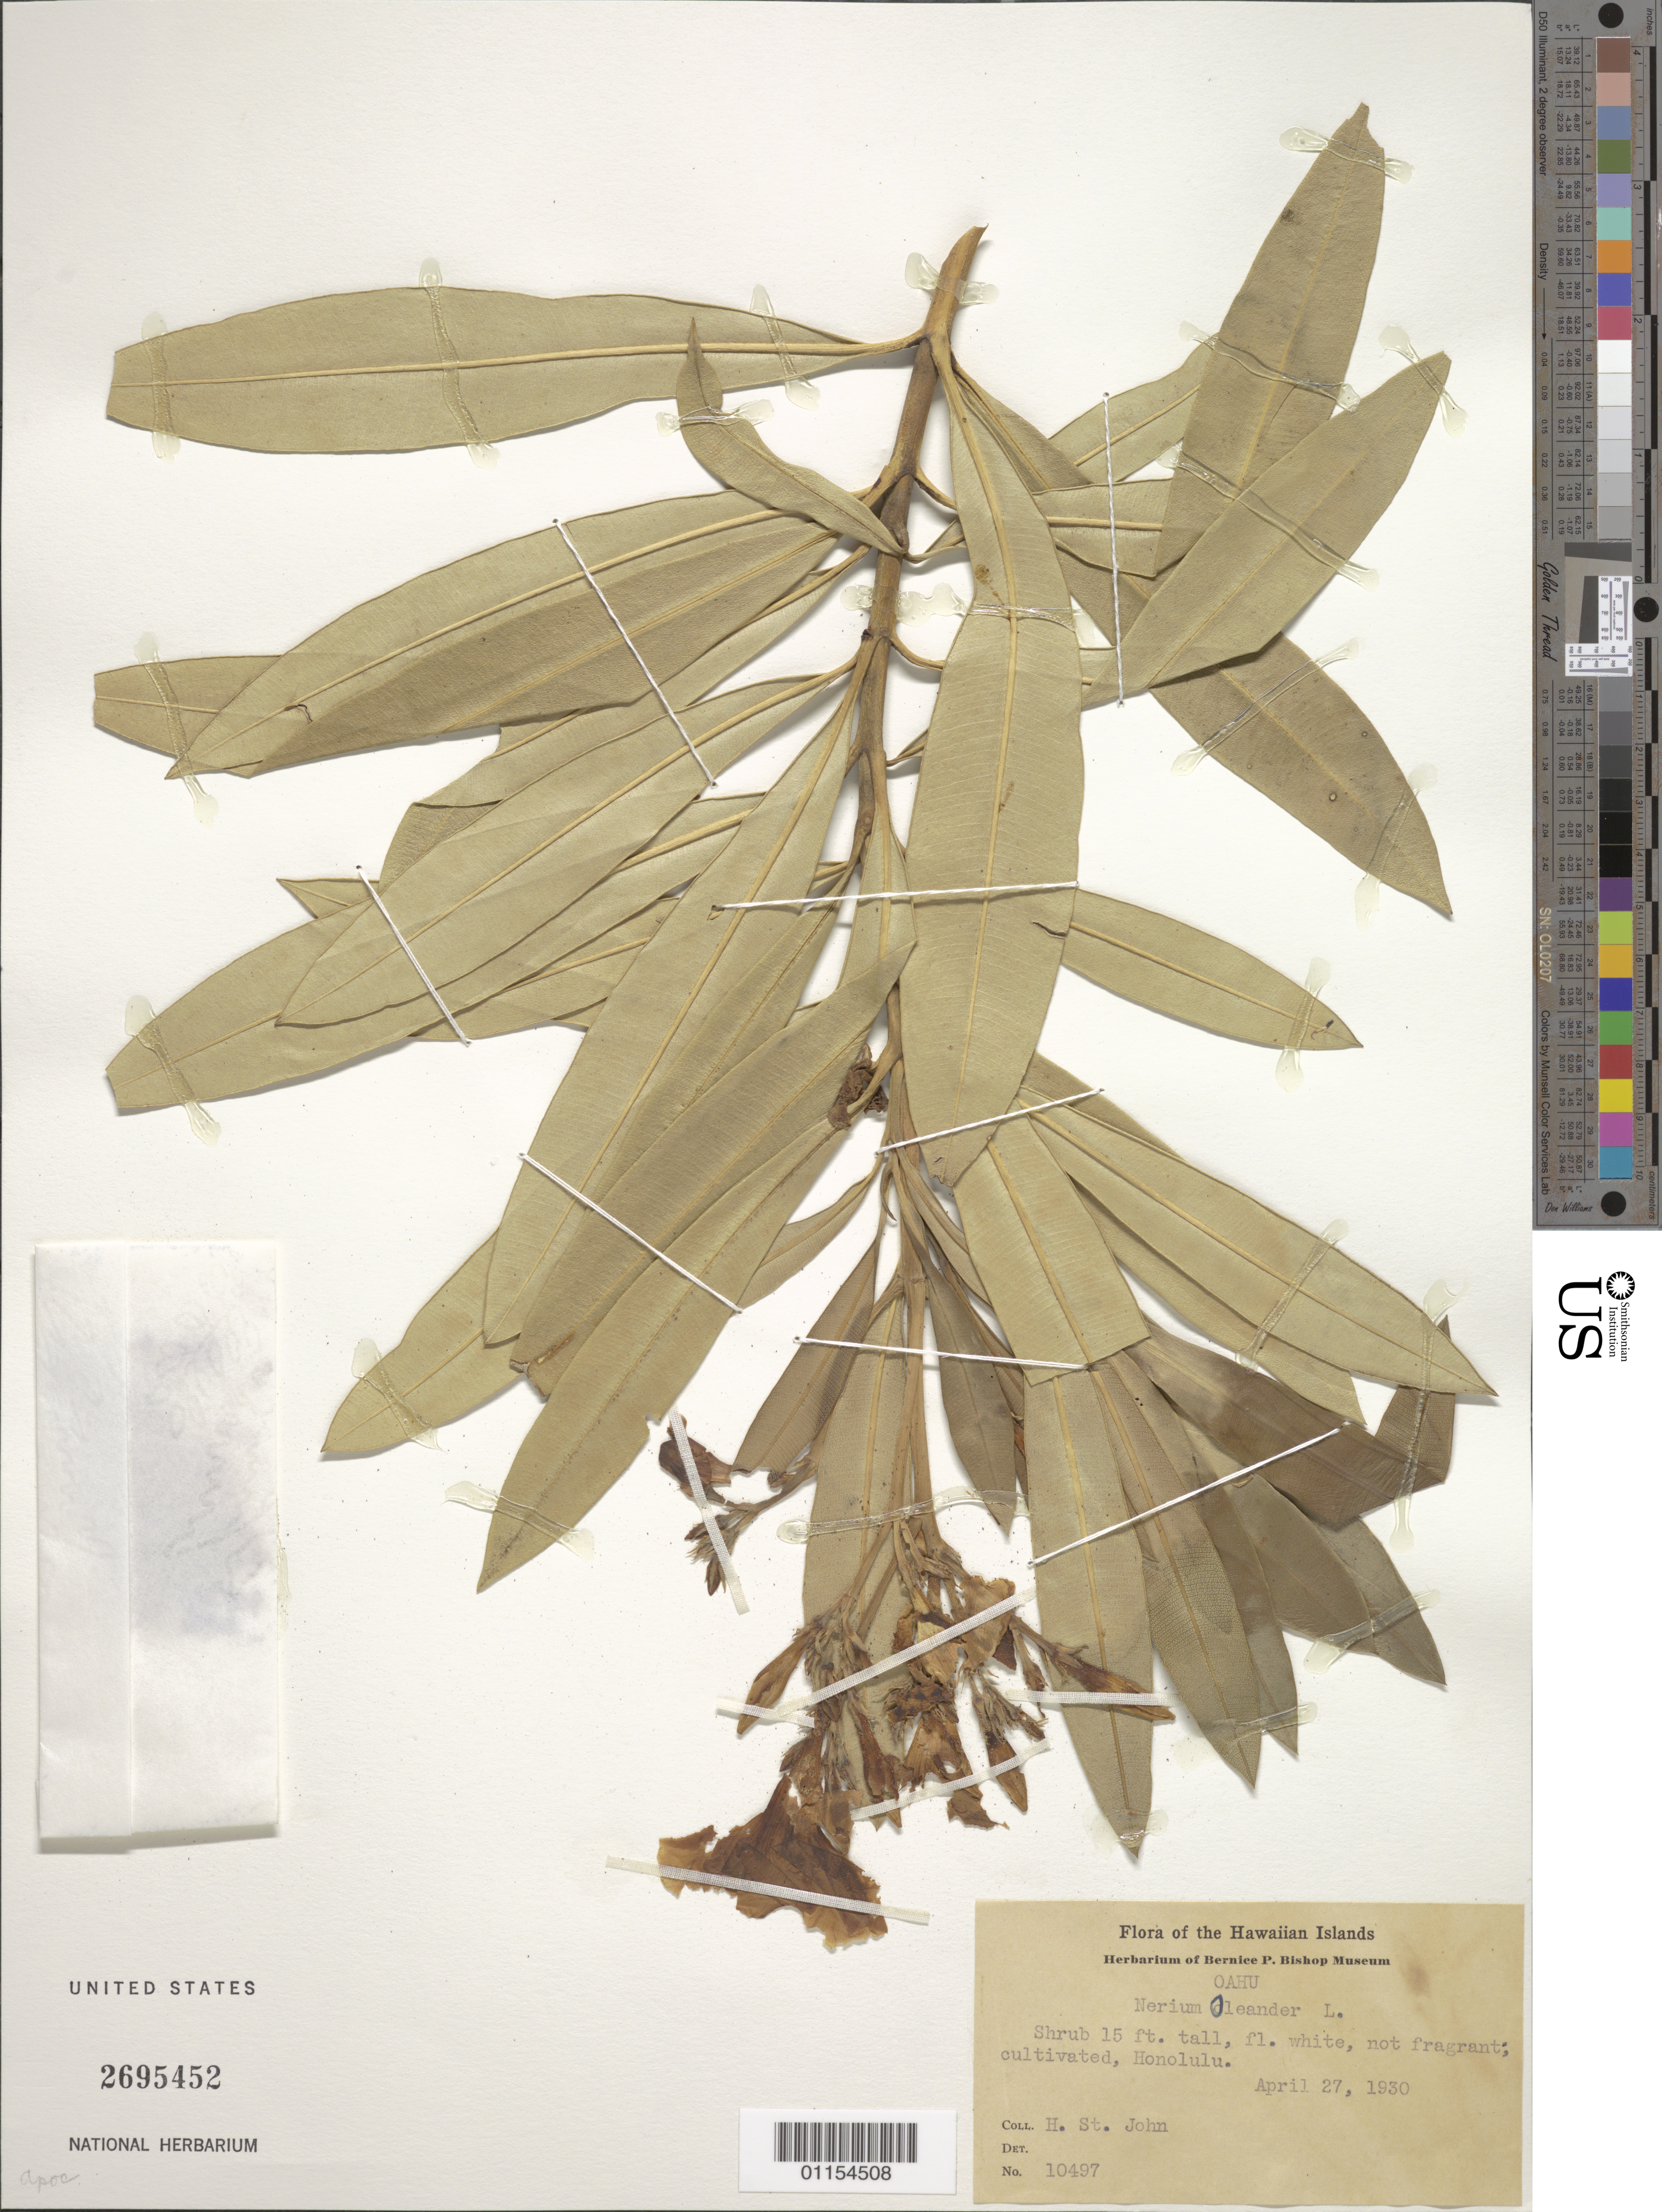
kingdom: Plantae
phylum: Tracheophyta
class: Magnoliopsida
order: Gentianales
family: Apocynaceae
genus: Nerium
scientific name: Nerium oleander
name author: L.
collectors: H. St. John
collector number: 10497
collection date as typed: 27 Apr 1930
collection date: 1930-04-27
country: United States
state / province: Hawaii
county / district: Honolulu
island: Oahu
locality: Honolulu.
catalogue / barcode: US 2695452